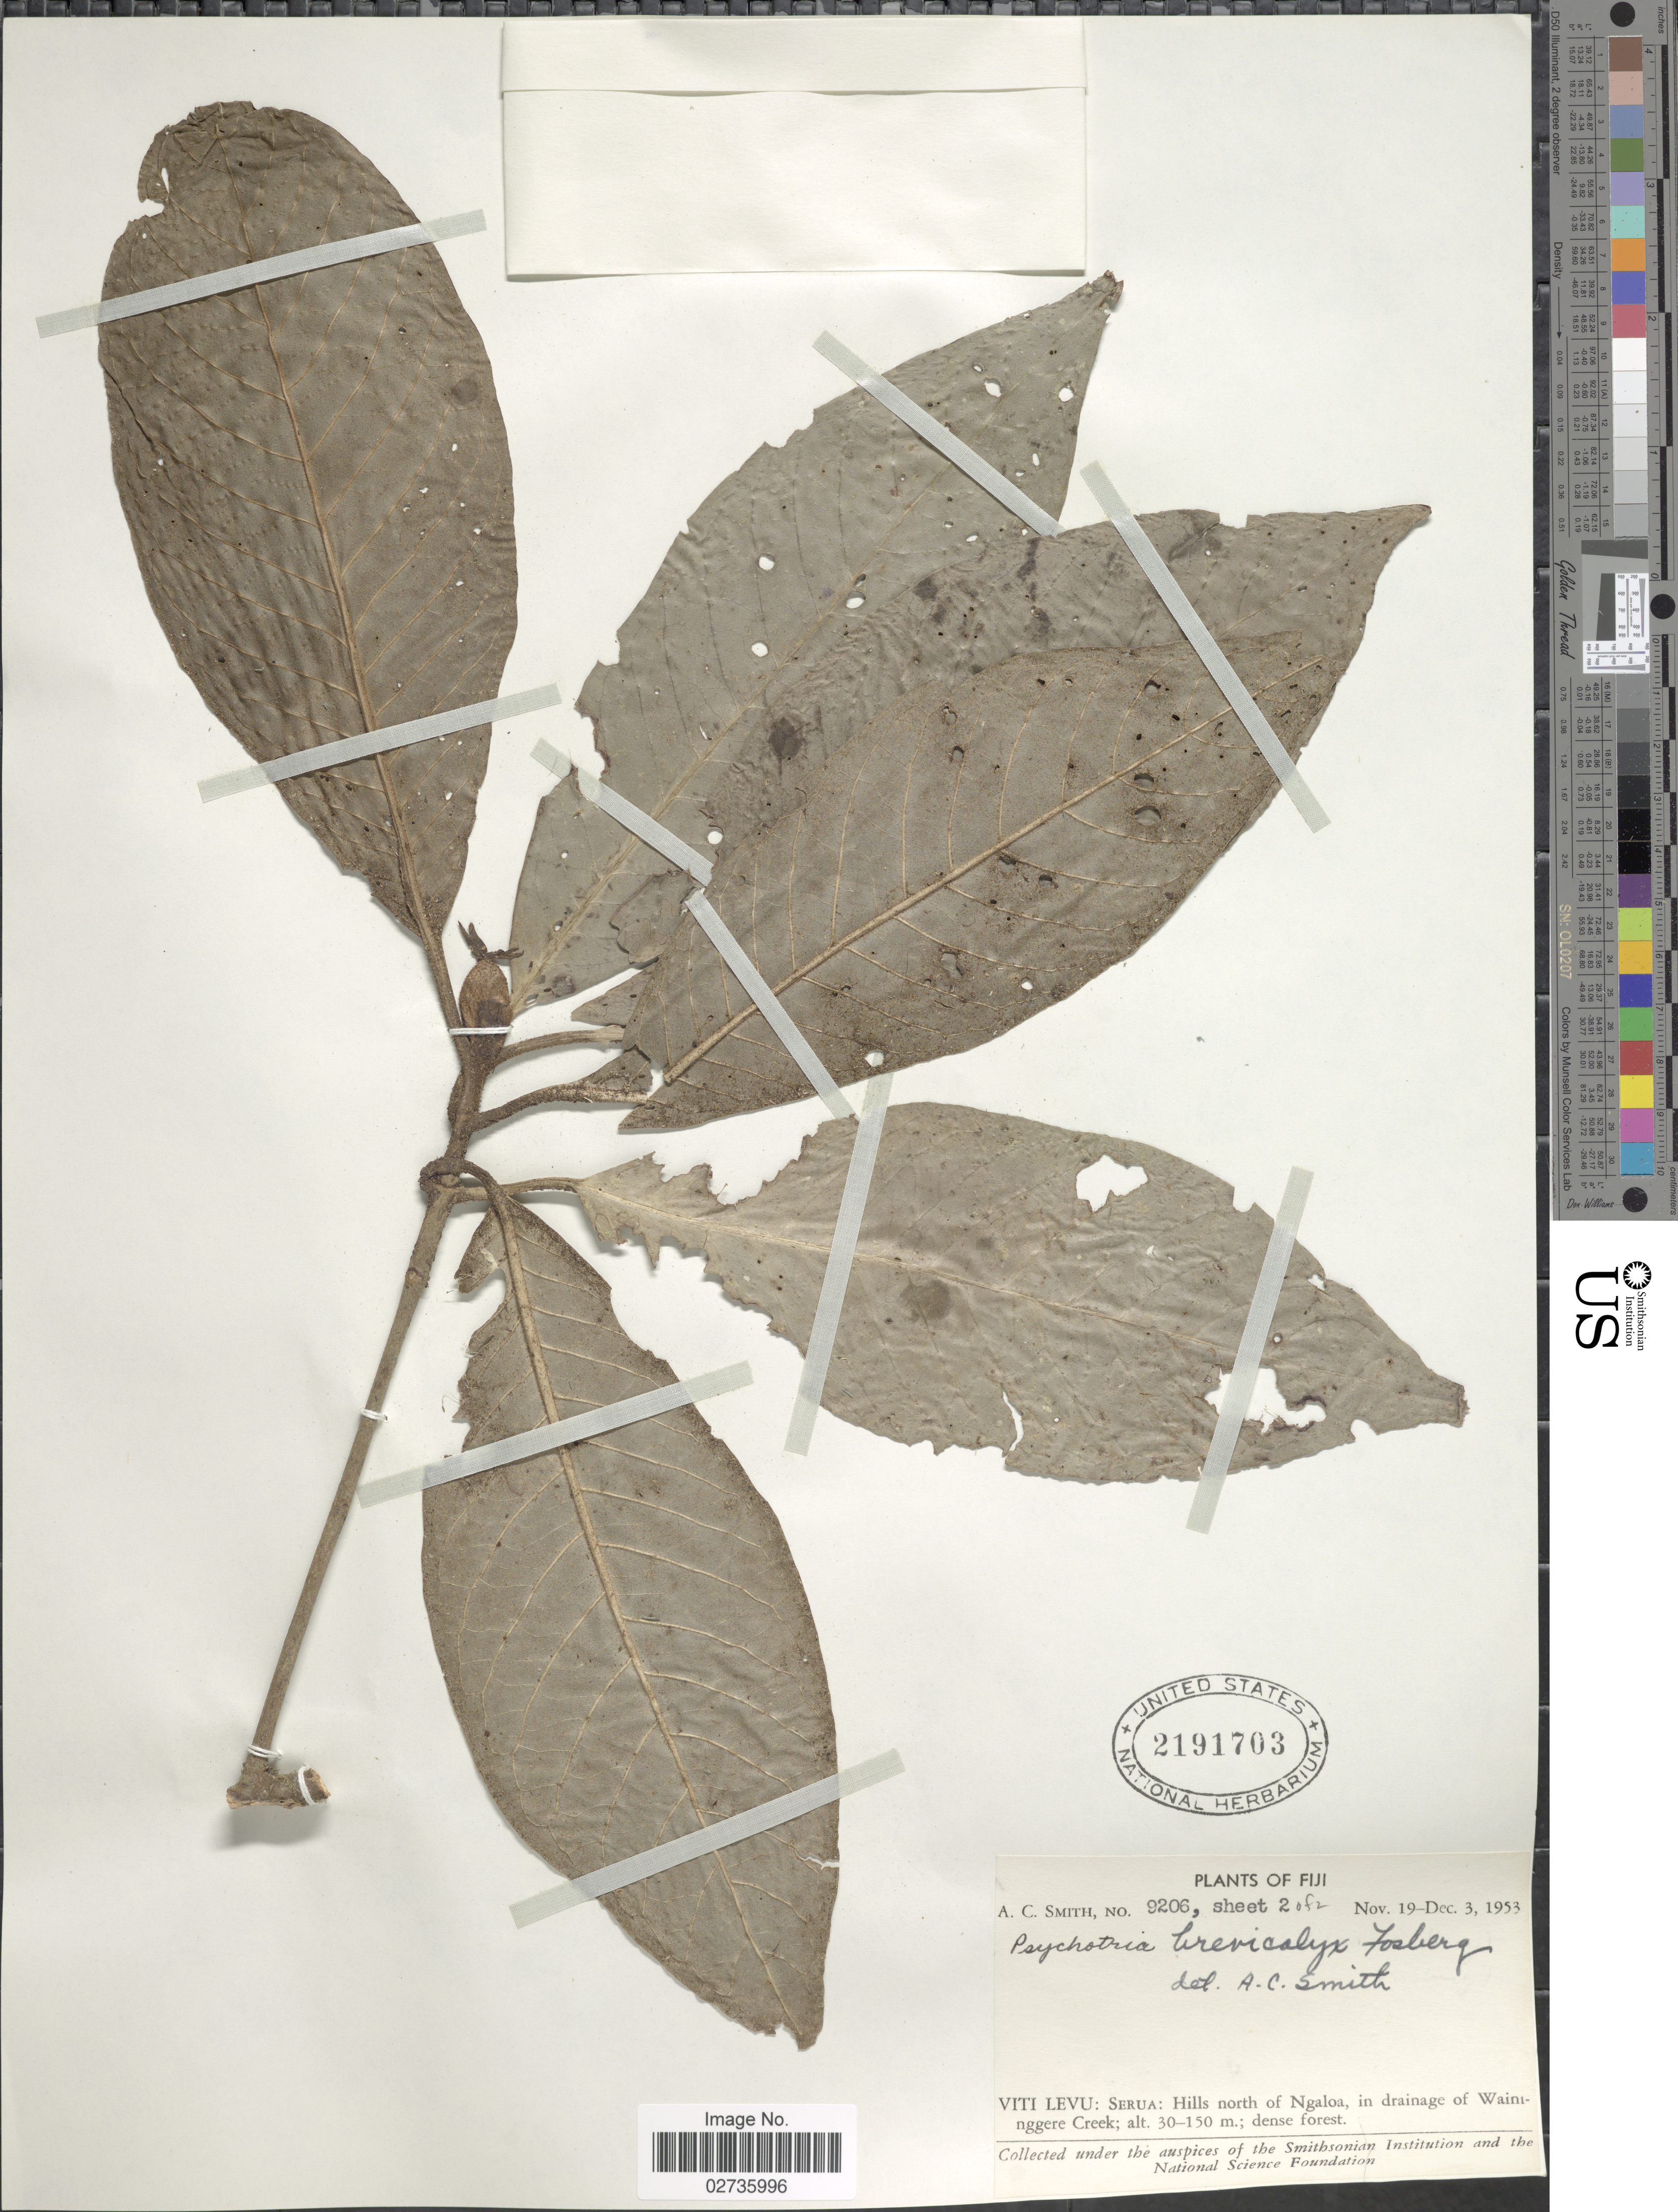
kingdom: Plantae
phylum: Tracheophyta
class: Magnoliopsida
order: Gentianales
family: Rubiaceae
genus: Psychotria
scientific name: Psychotria brevicalyx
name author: Fosberg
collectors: A. C. Smith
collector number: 9206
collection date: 1953-11-19/1953-12-03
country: Fiji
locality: Viti Levu: Serua: Hills north of Ngaloa, in drainage of Waininggere Creek.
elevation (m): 30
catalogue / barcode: US 2191703